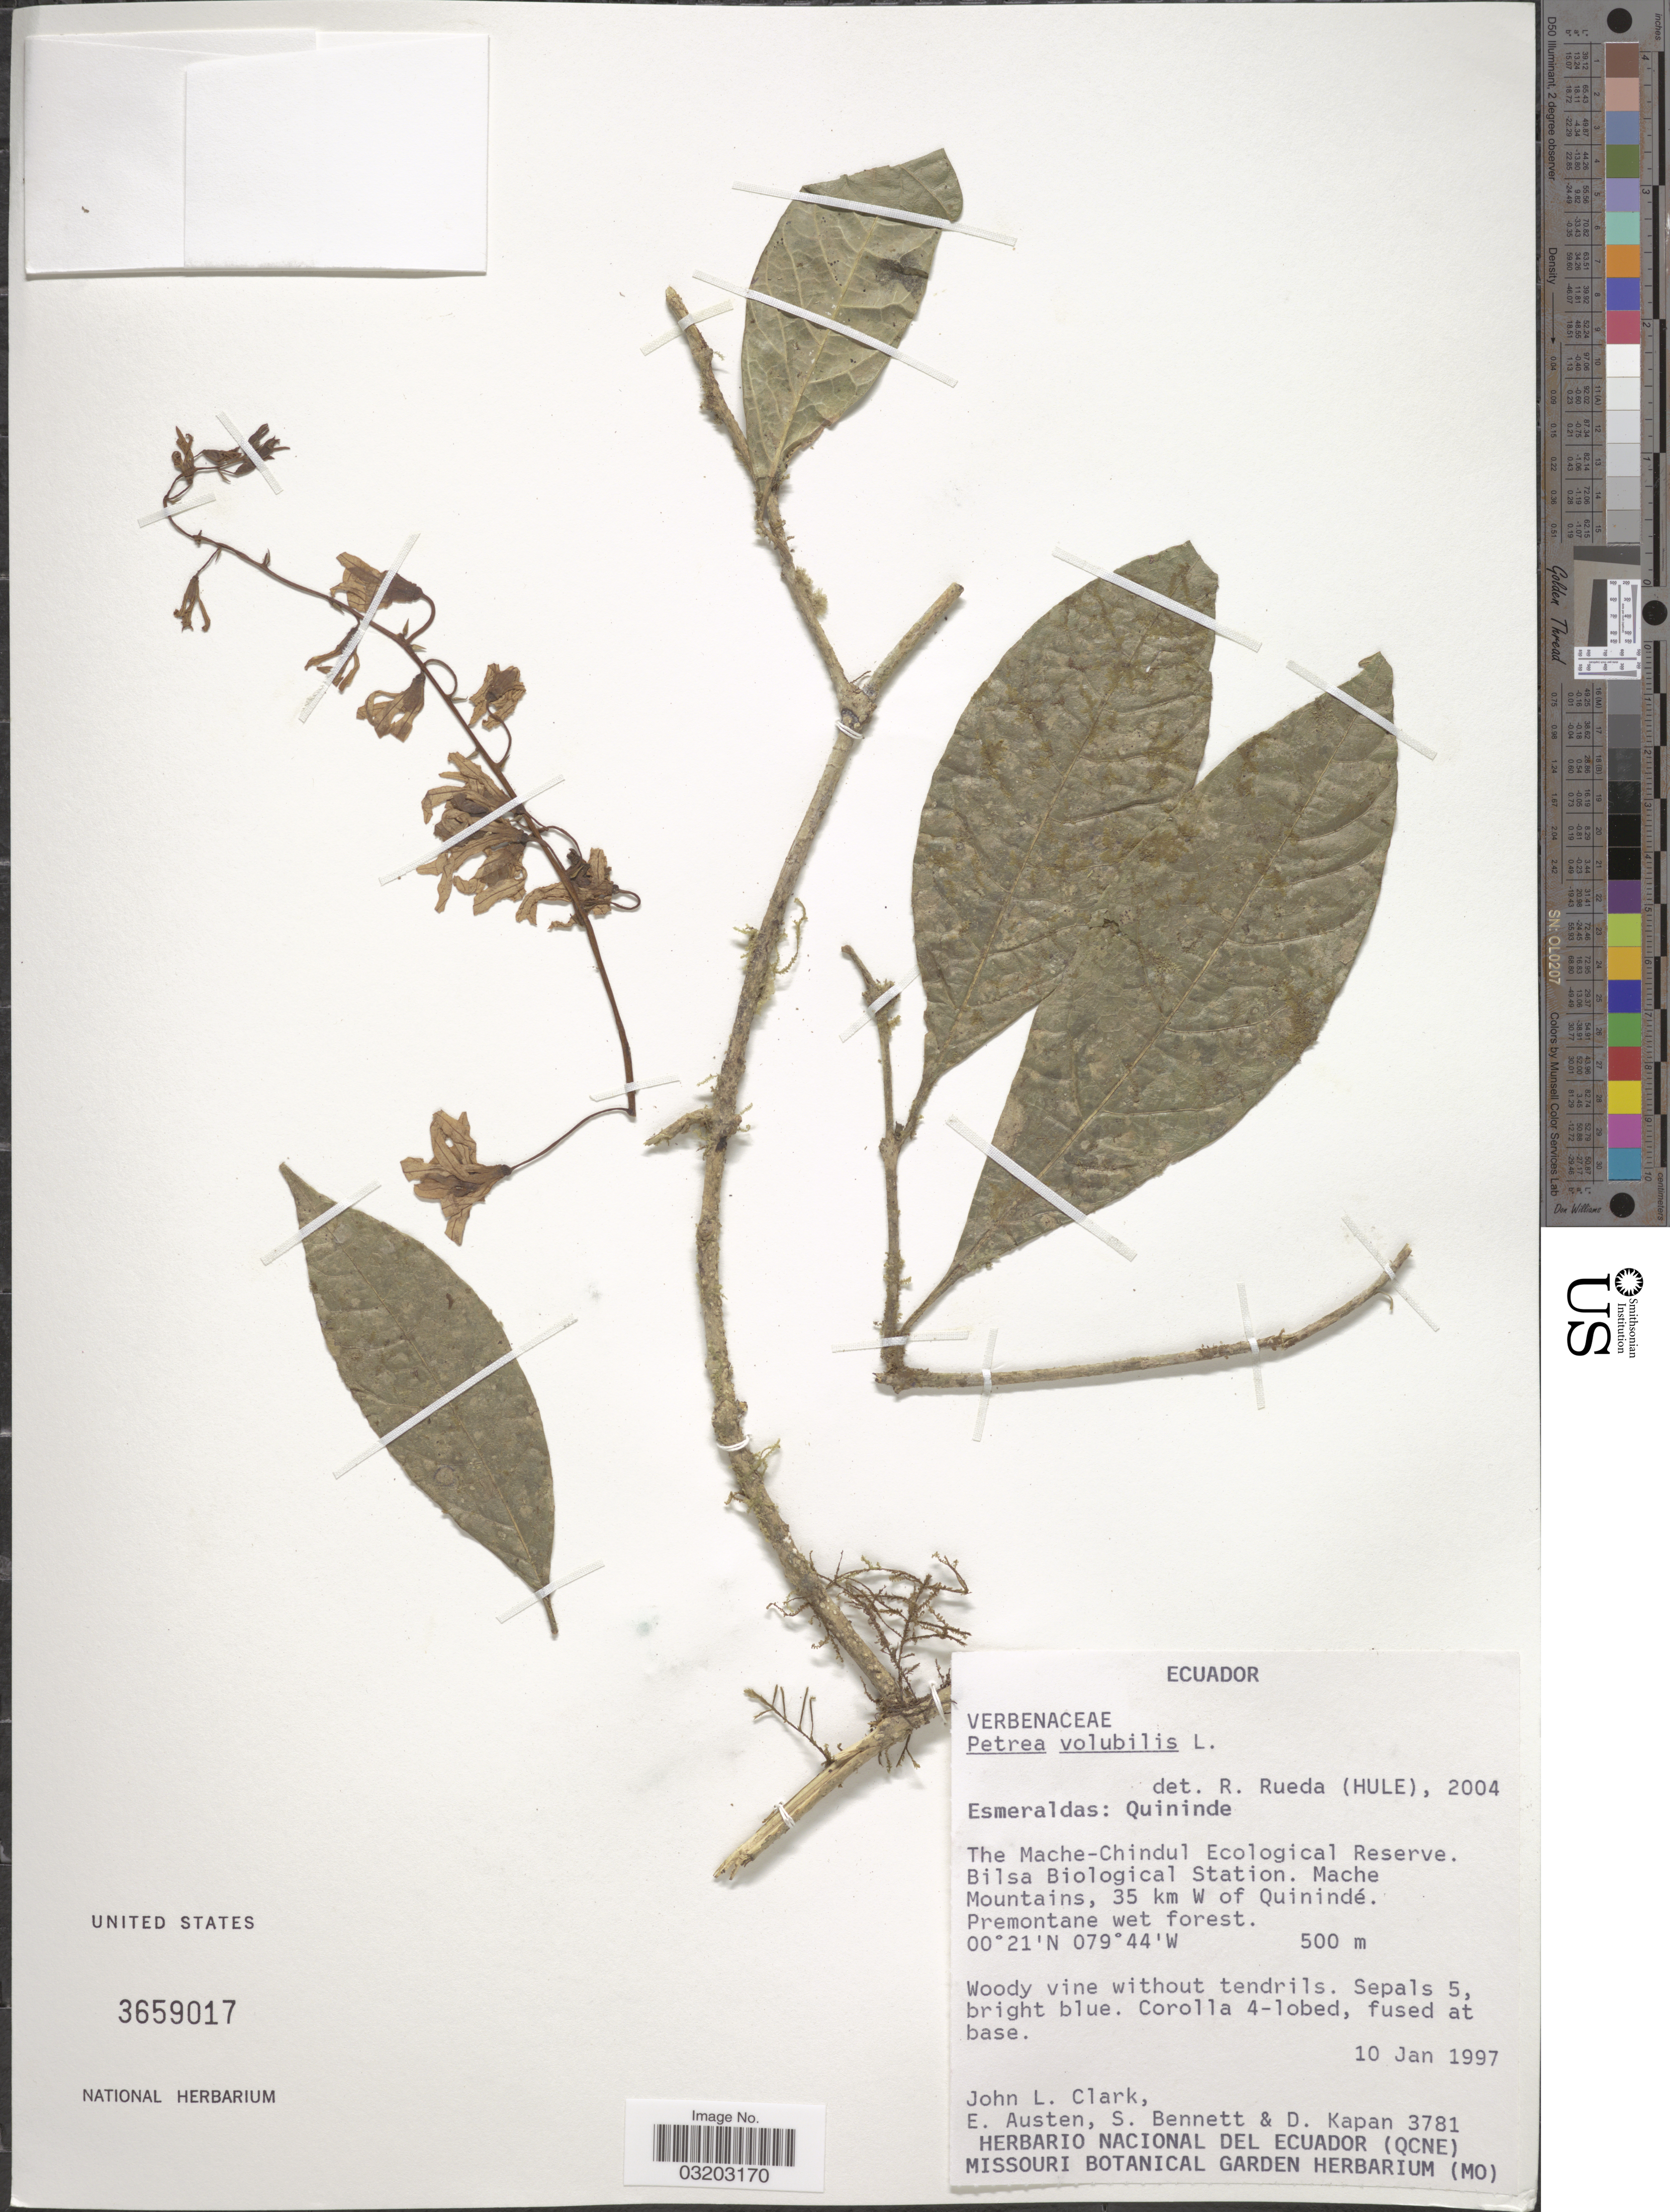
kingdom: Plantae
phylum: Tracheophyta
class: Magnoliopsida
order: Lamiales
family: Verbenaceae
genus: Petrea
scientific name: Petrea volubilis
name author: L.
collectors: J. L. Clark, E. Austen, S. Bennett & D. Kapan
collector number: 3781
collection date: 1997-01-10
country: Ecuador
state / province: Esmeraldas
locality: Quininde. The Mache-Chindul Ecological Reserve. Bilsa Biological Station. Mache Mountains, 35 km W of Quinindé.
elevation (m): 500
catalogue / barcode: US 3659017